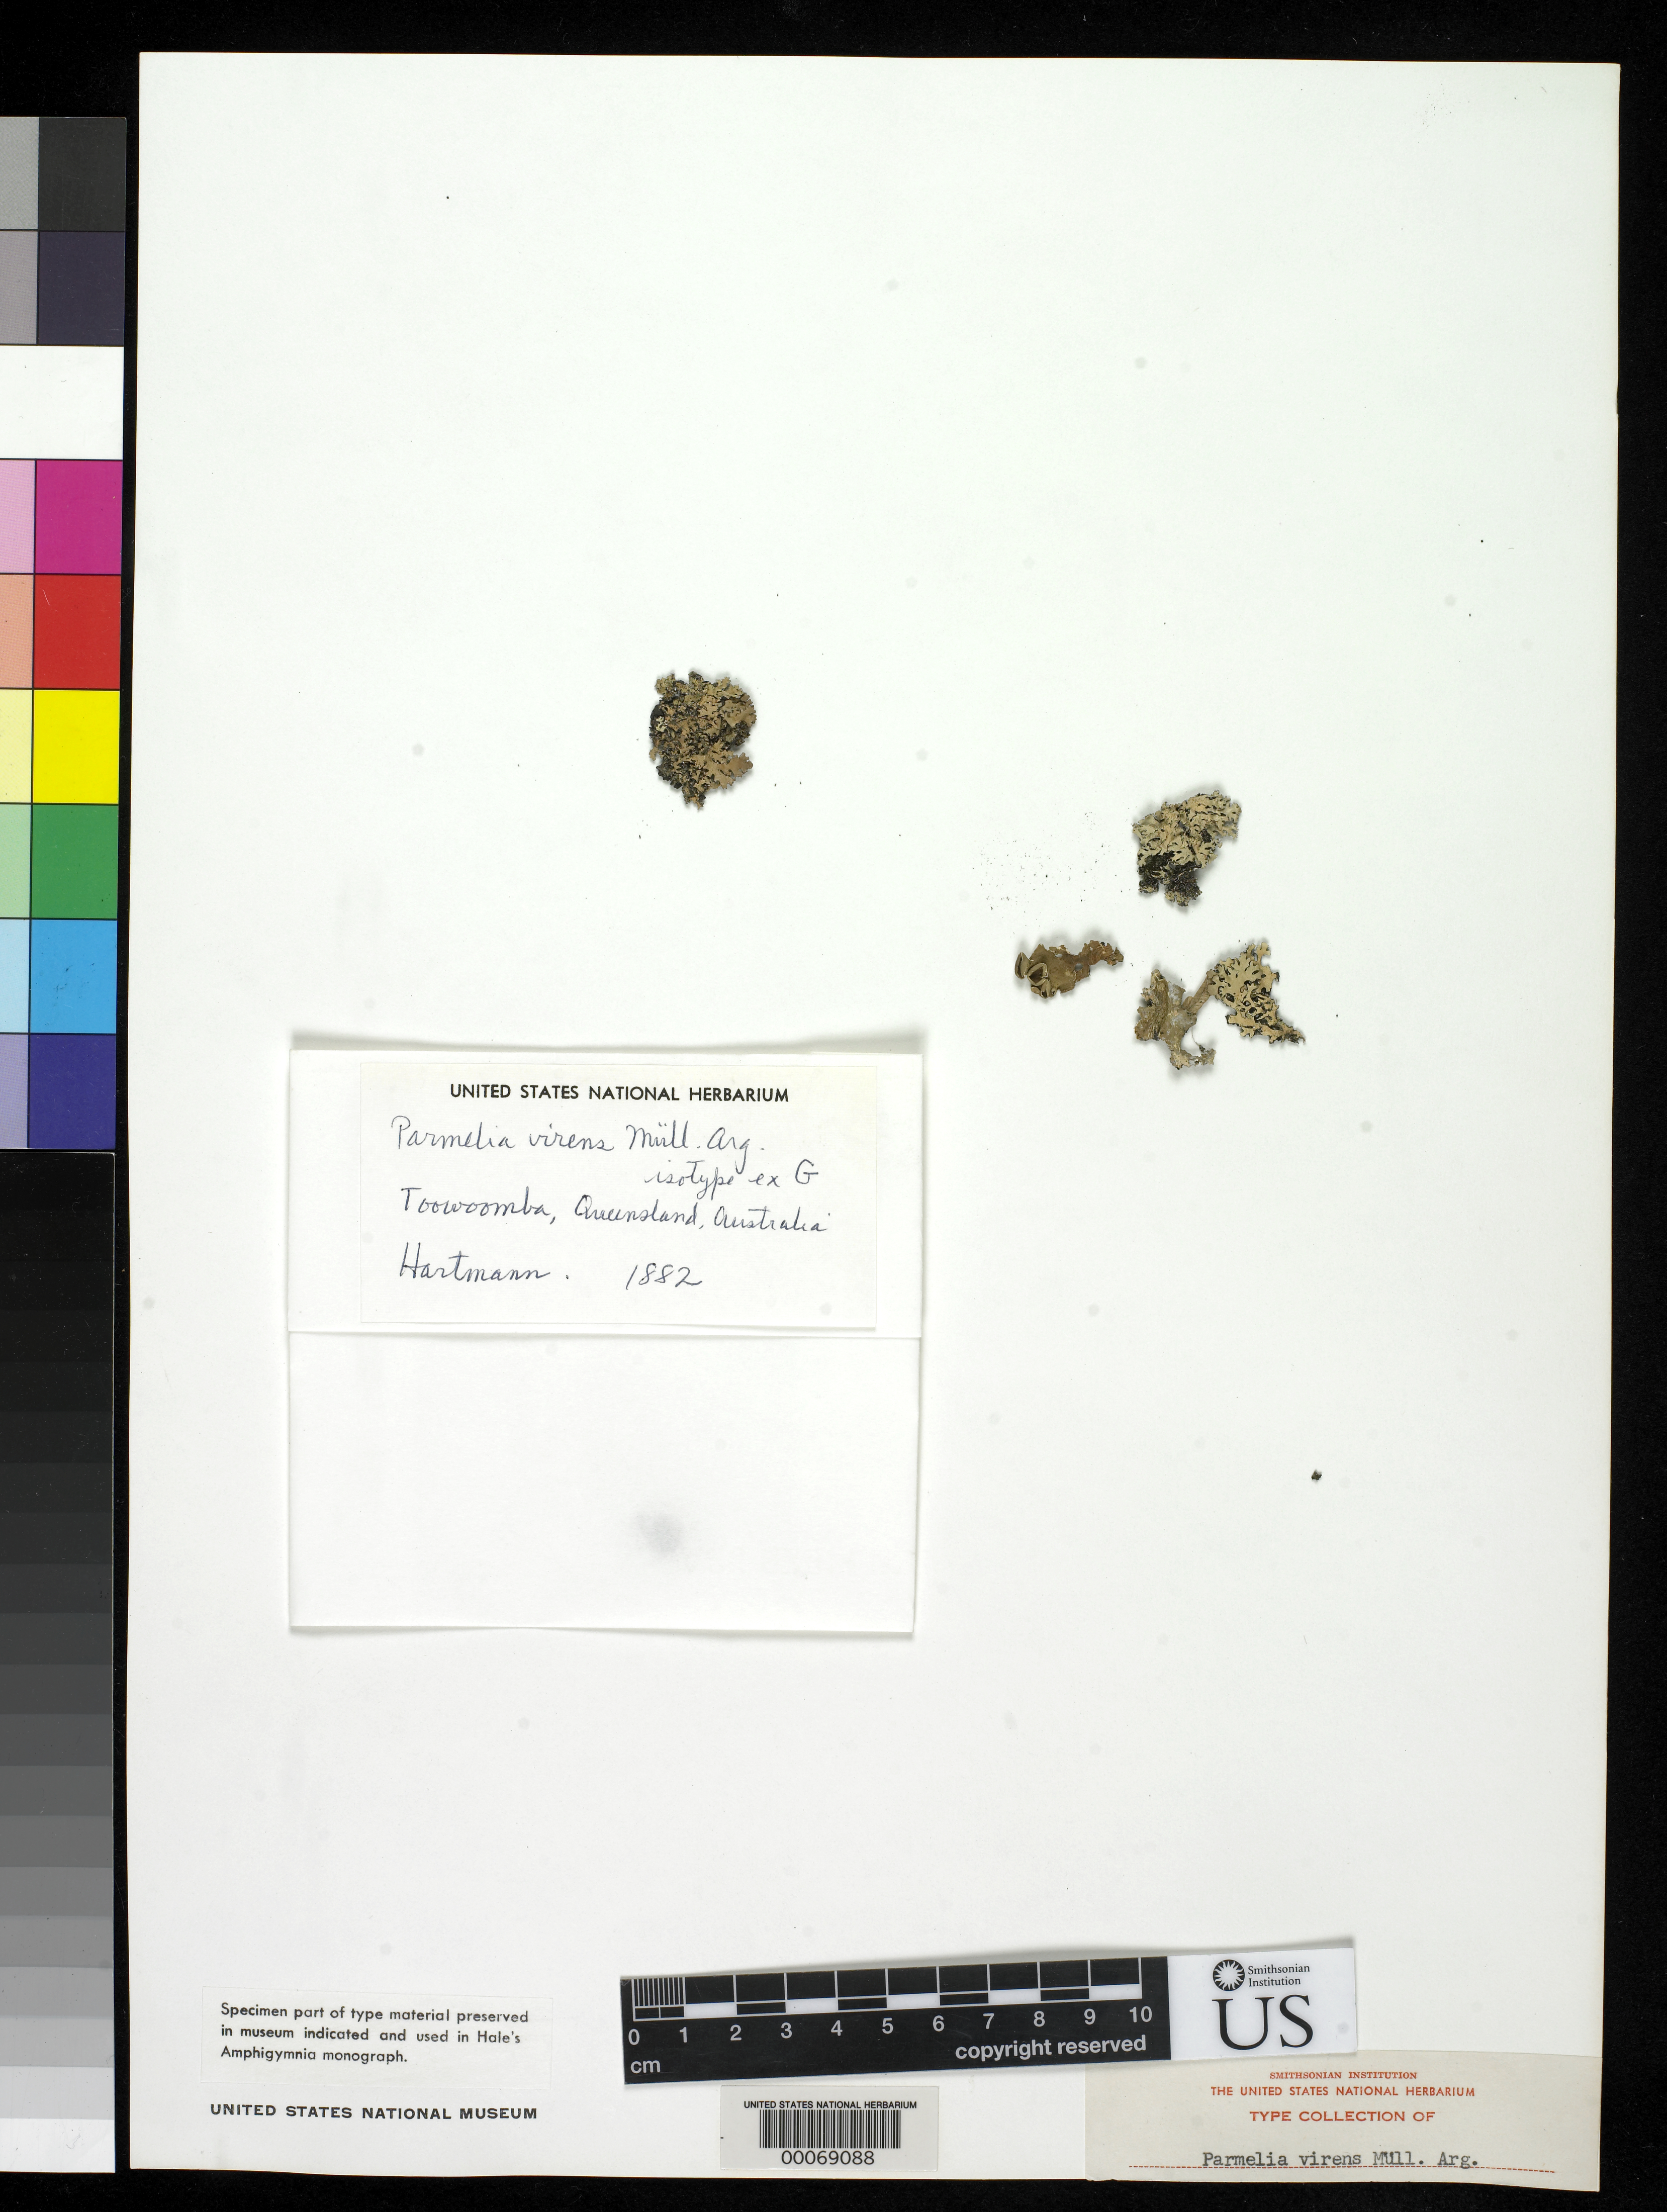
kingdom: Fungi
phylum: Ascomycota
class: Lecanoromycetes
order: Lecanorales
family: Parmeliaceae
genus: Parmelia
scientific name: Parmelia virens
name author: Müll. Arg.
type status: Isotype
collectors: -. Hartmann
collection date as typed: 1882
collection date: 1882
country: Australia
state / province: Queensland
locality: Toowoomba.